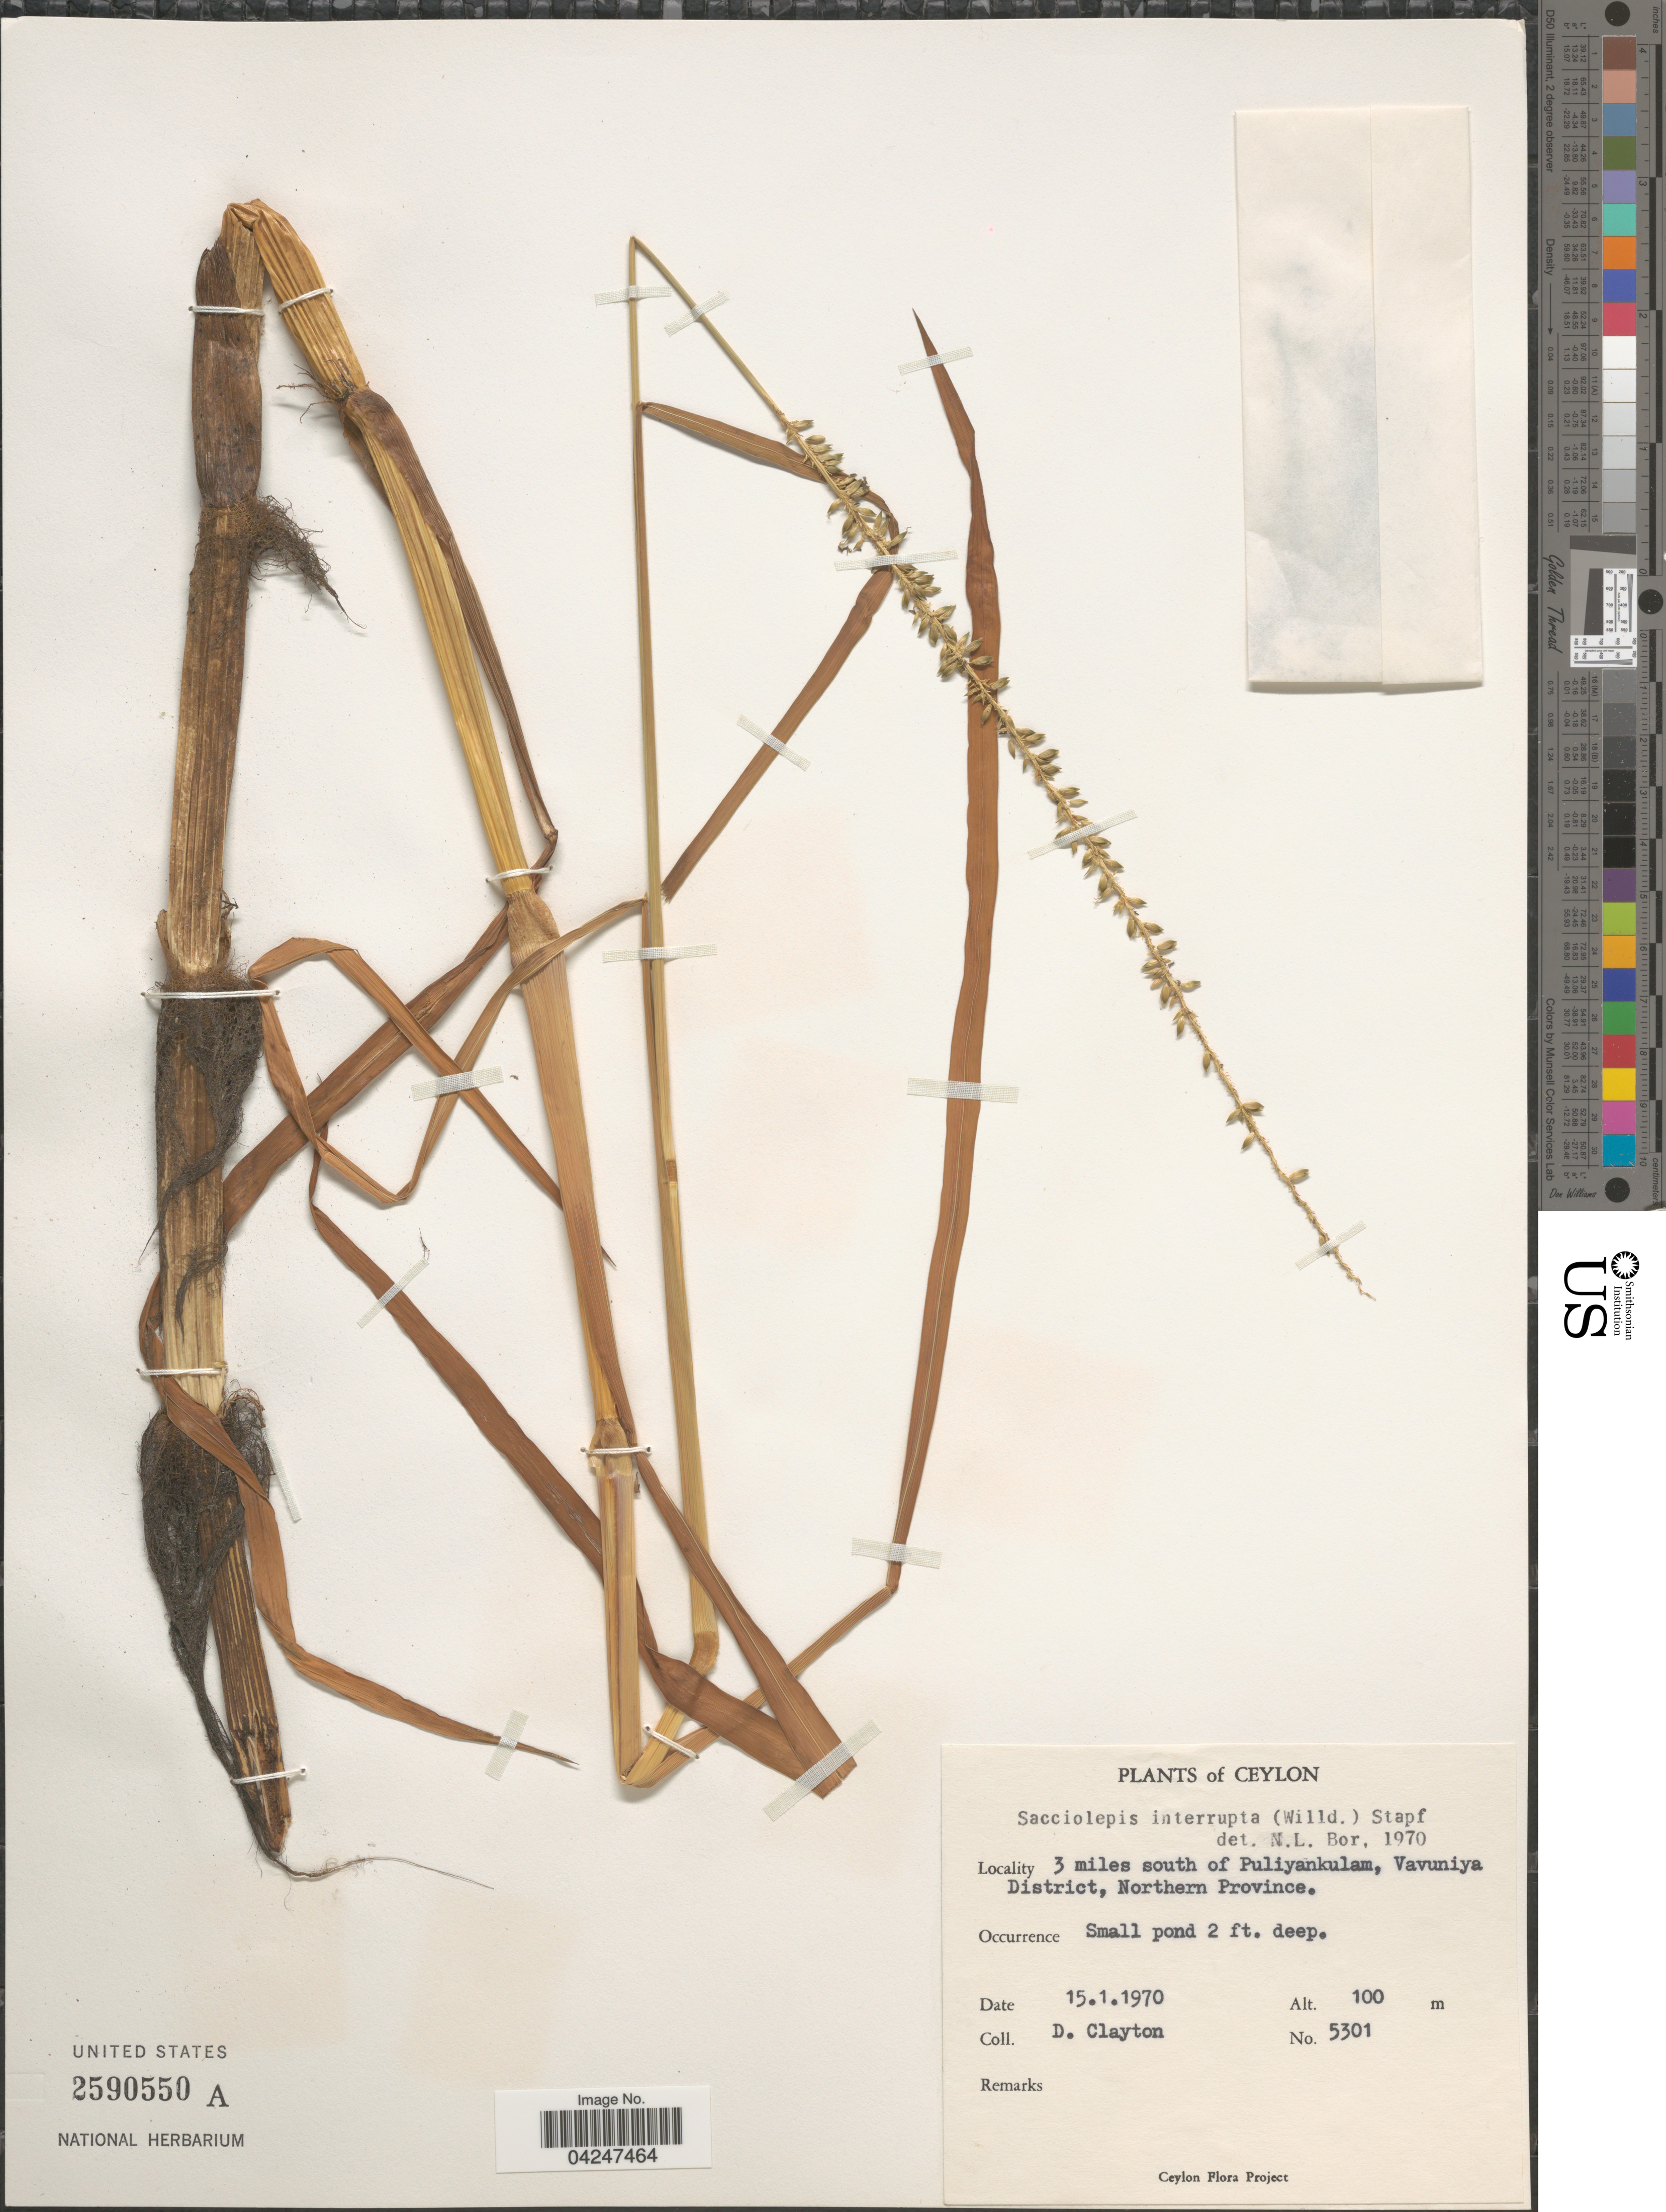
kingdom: Plantae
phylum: Tracheophyta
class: Liliopsida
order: Poales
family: Poaceae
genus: Sacciolepis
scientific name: Sacciolepis interrupta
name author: (Willd.) Stapf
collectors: D. Clayton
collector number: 5301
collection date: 1970-01-15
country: Sri Lanka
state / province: Northern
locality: Ceylon. 3 miles south of Puliyankulam, Vavuniya District. Small pond.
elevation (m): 100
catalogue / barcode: US 2590550A